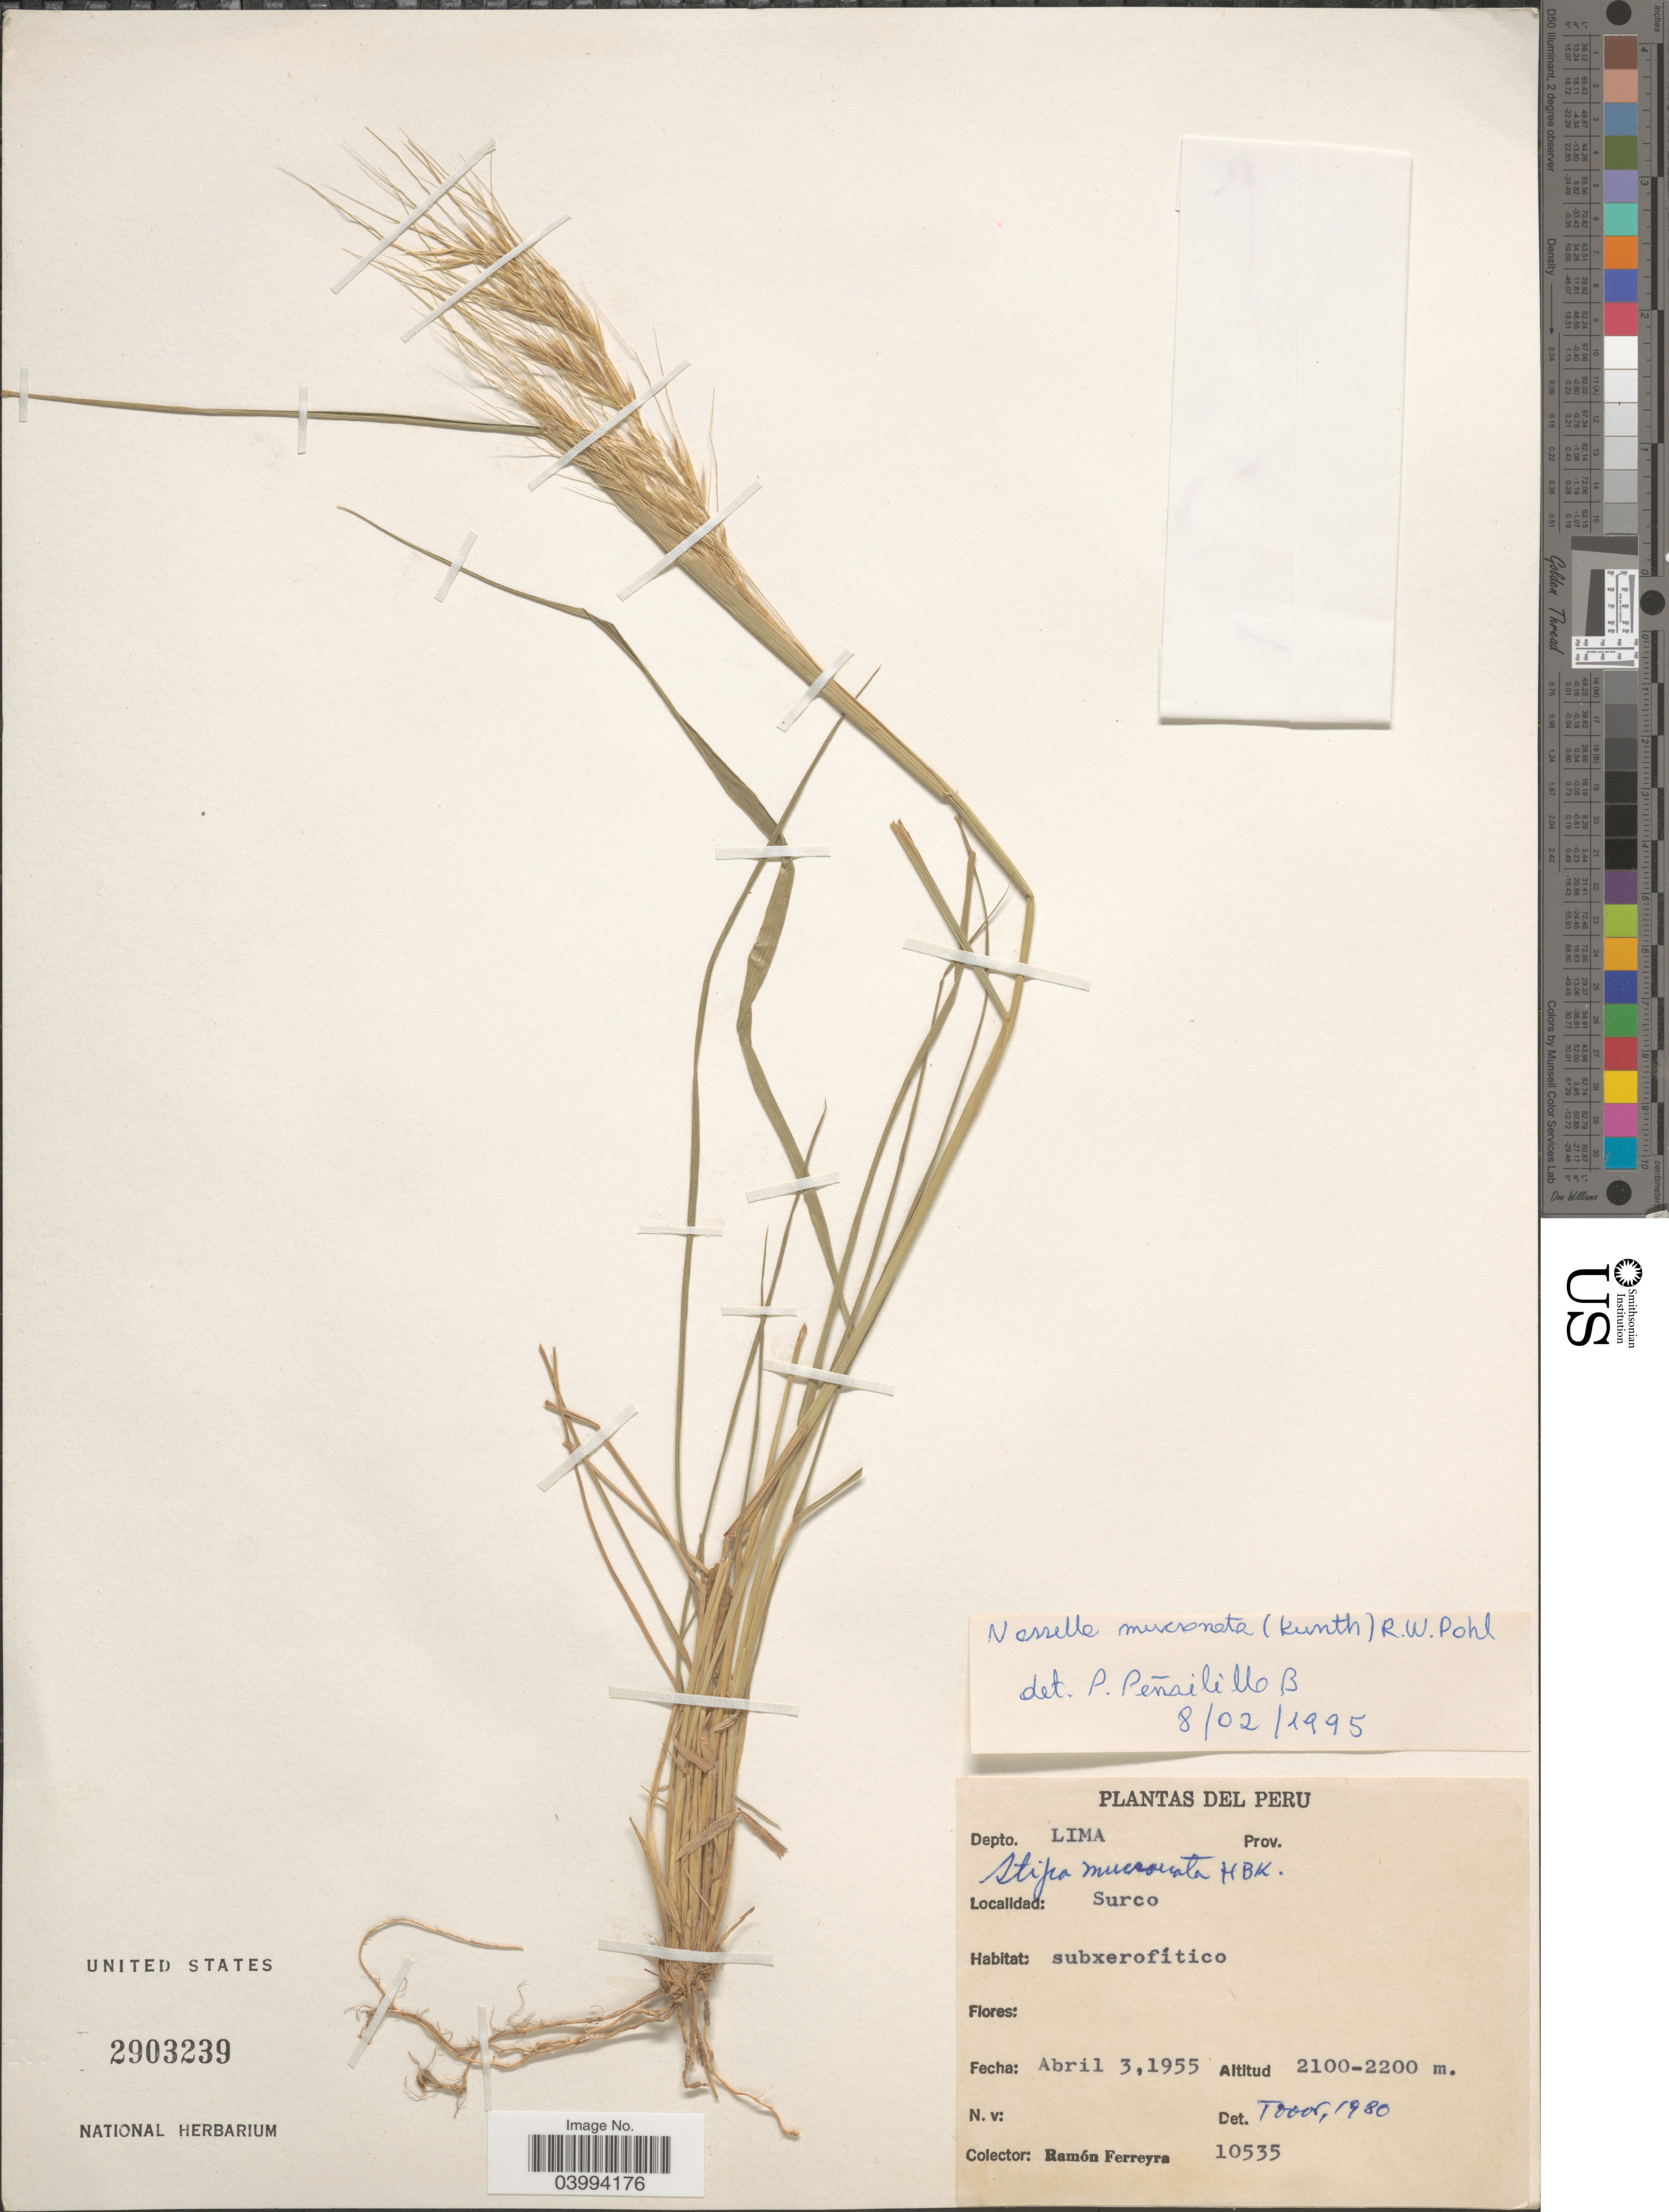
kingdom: Plantae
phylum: Tracheophyta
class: Liliopsida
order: Poales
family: Poaceae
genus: Nassella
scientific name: Nassella mucronata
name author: (Kunth) R.W. Pohl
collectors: R. A. Ferreyra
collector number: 10535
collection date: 1955-04-03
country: Peru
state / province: Lima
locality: Depto. Lima. Surco.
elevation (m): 2100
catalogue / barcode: US 2903239